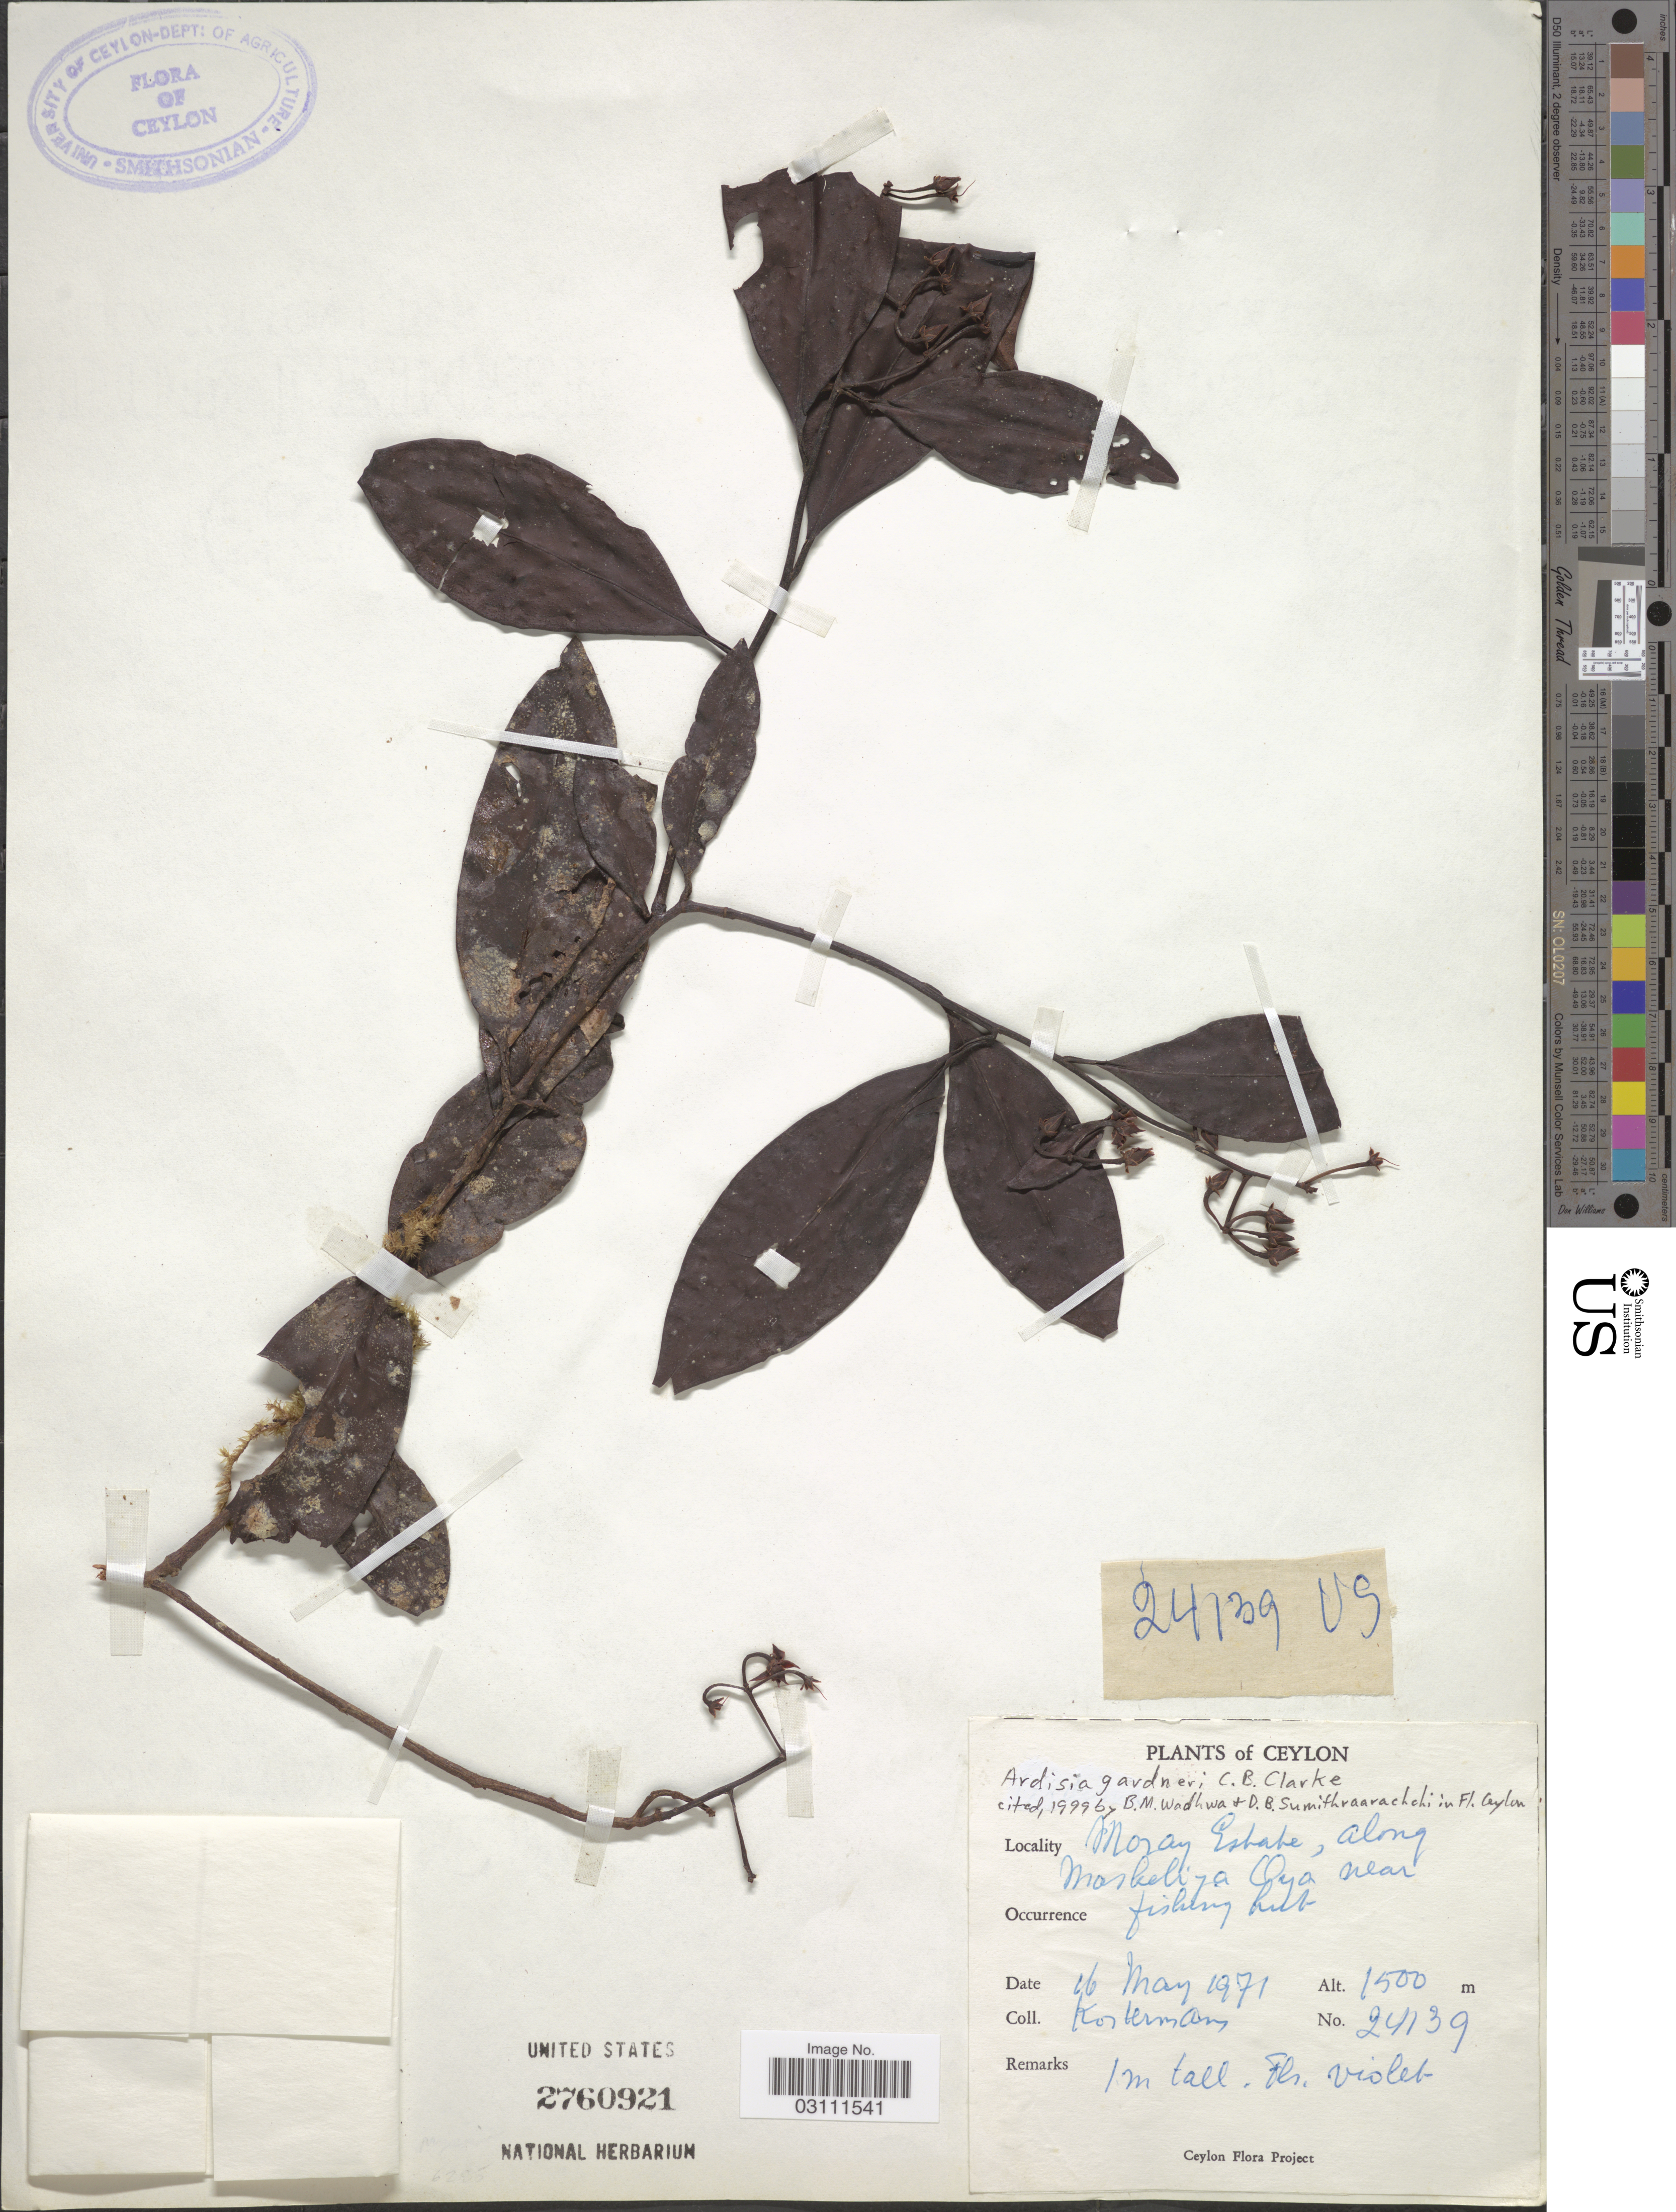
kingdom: Plantae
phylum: Tracheophyta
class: Magnoliopsida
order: Ericales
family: Primulaceae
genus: Ardisia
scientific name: Ardisia gardneri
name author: C.B. Clarke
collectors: Kostermans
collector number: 24139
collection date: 1971-05-16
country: Sri Lanka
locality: Ceylon, Moray Estate, along Maskeliya Oya near fishing hut.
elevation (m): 1500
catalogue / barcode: US 2760921